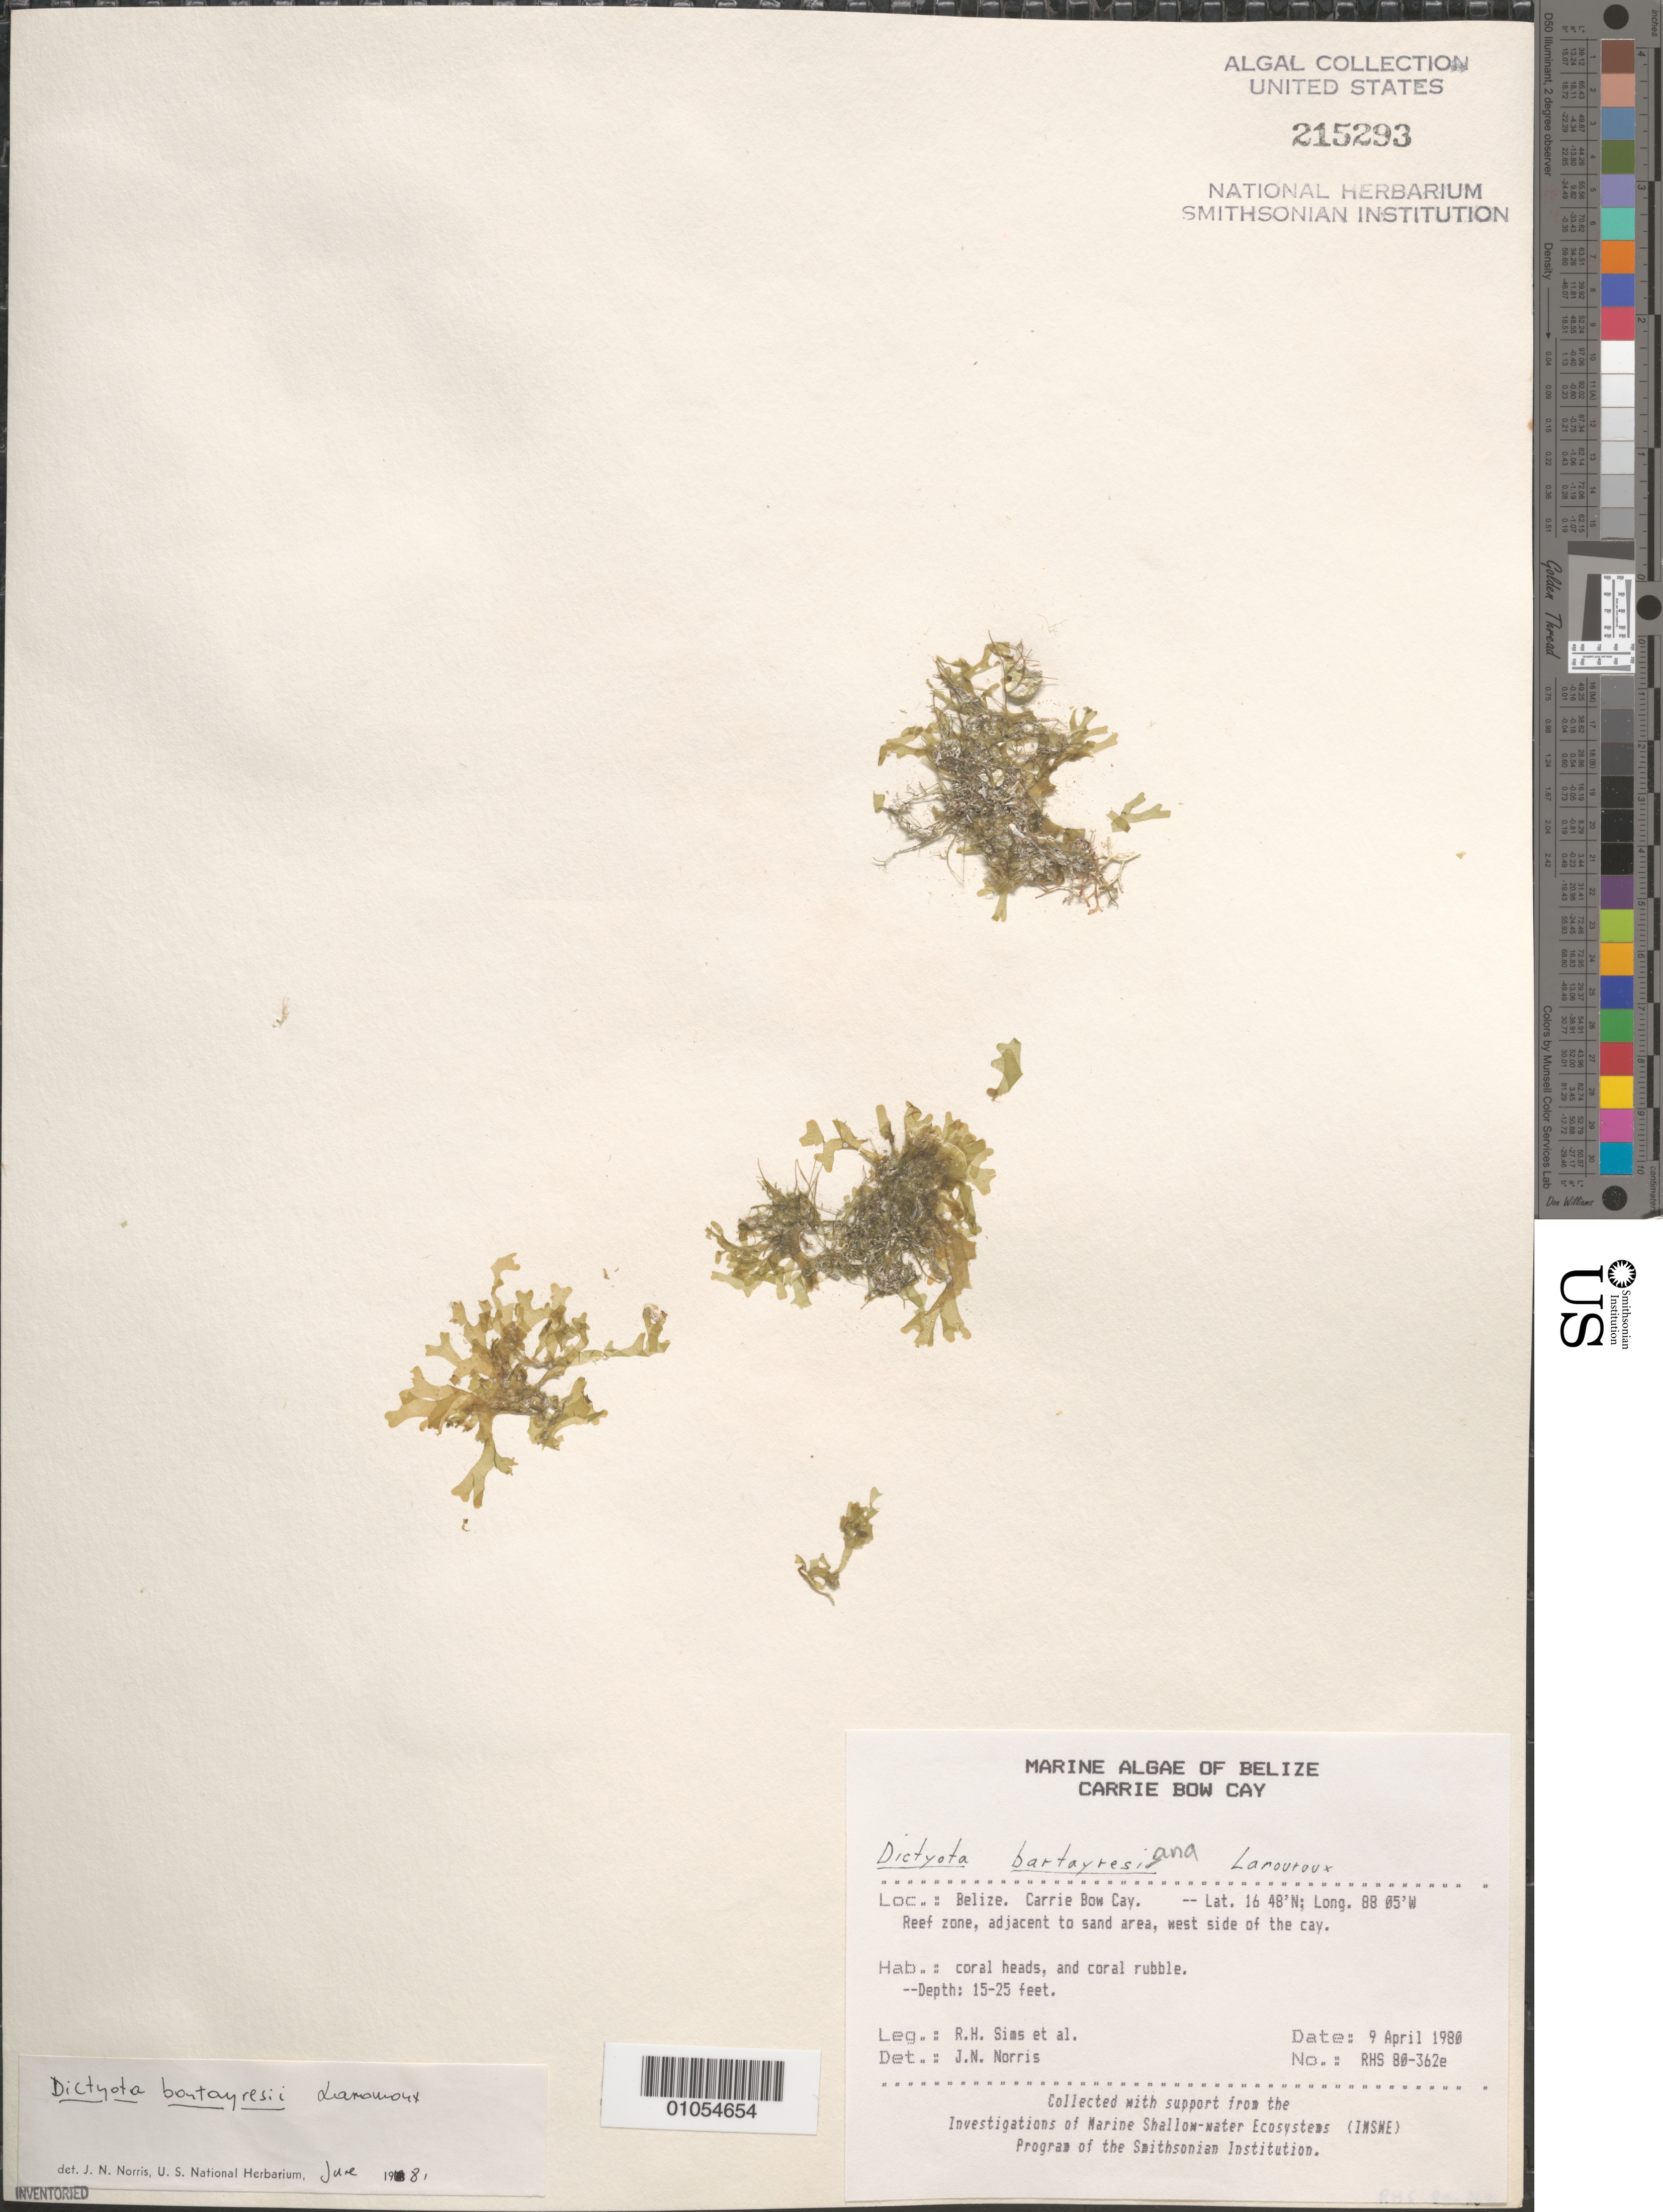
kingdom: Chromista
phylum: Ochrophyta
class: Phaeophyceae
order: Dictyotales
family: Dictyotaceae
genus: Dictyota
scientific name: Dictyota bartayresiana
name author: J.V.Lamouroux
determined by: Norris, James N.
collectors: R. H. Sims & et al.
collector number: RHS 80-362E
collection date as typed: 09 Apr 1980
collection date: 1980-04-09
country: Belize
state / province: Stann Creek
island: Carrie Bow Cay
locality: Reef zone, adjacent to sand area, west side of the cay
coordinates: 16 48'N, 88 05'W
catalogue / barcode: US 215293